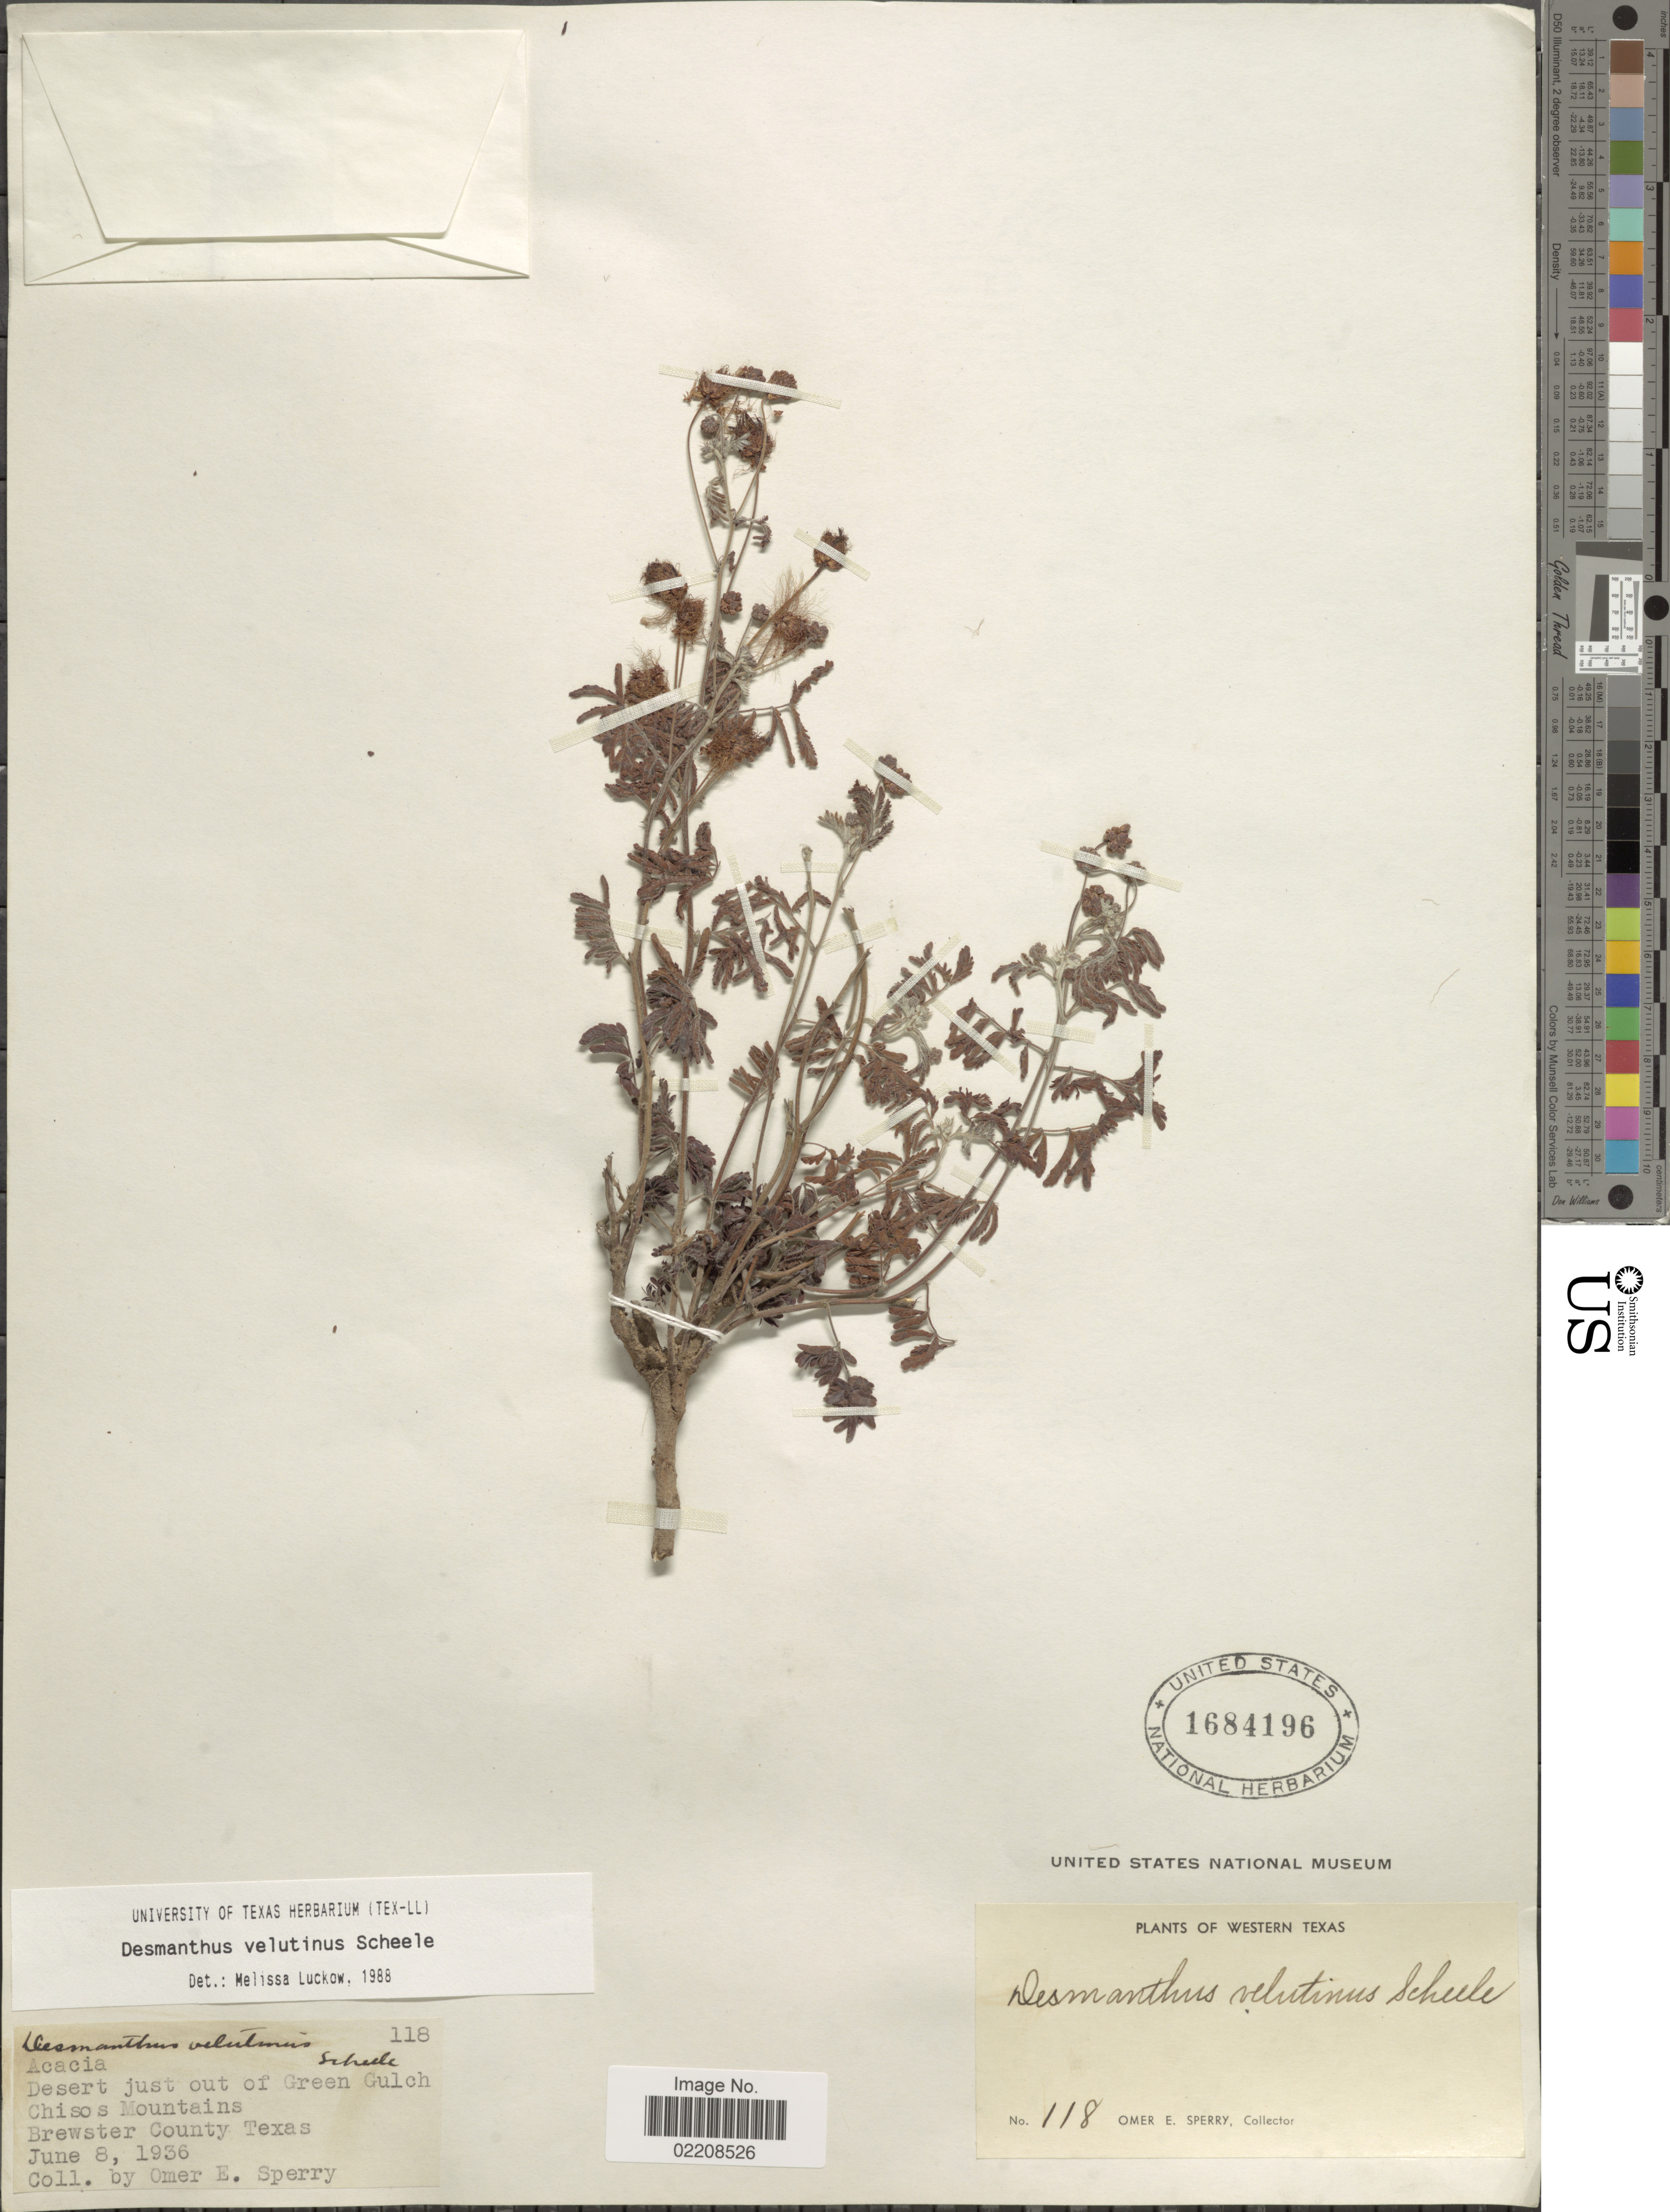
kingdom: Plantae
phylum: Tracheophyta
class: Magnoliopsida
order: Fabales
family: Fabaceae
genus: Desmanthus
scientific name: Desmanthus velutinus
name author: Scheele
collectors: O. E. Sperry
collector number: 118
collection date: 1936-06-08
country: United States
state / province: Texas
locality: Desert just out of Green Gulch Chisos Mountains. Brewster County, Texas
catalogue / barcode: US 1684196